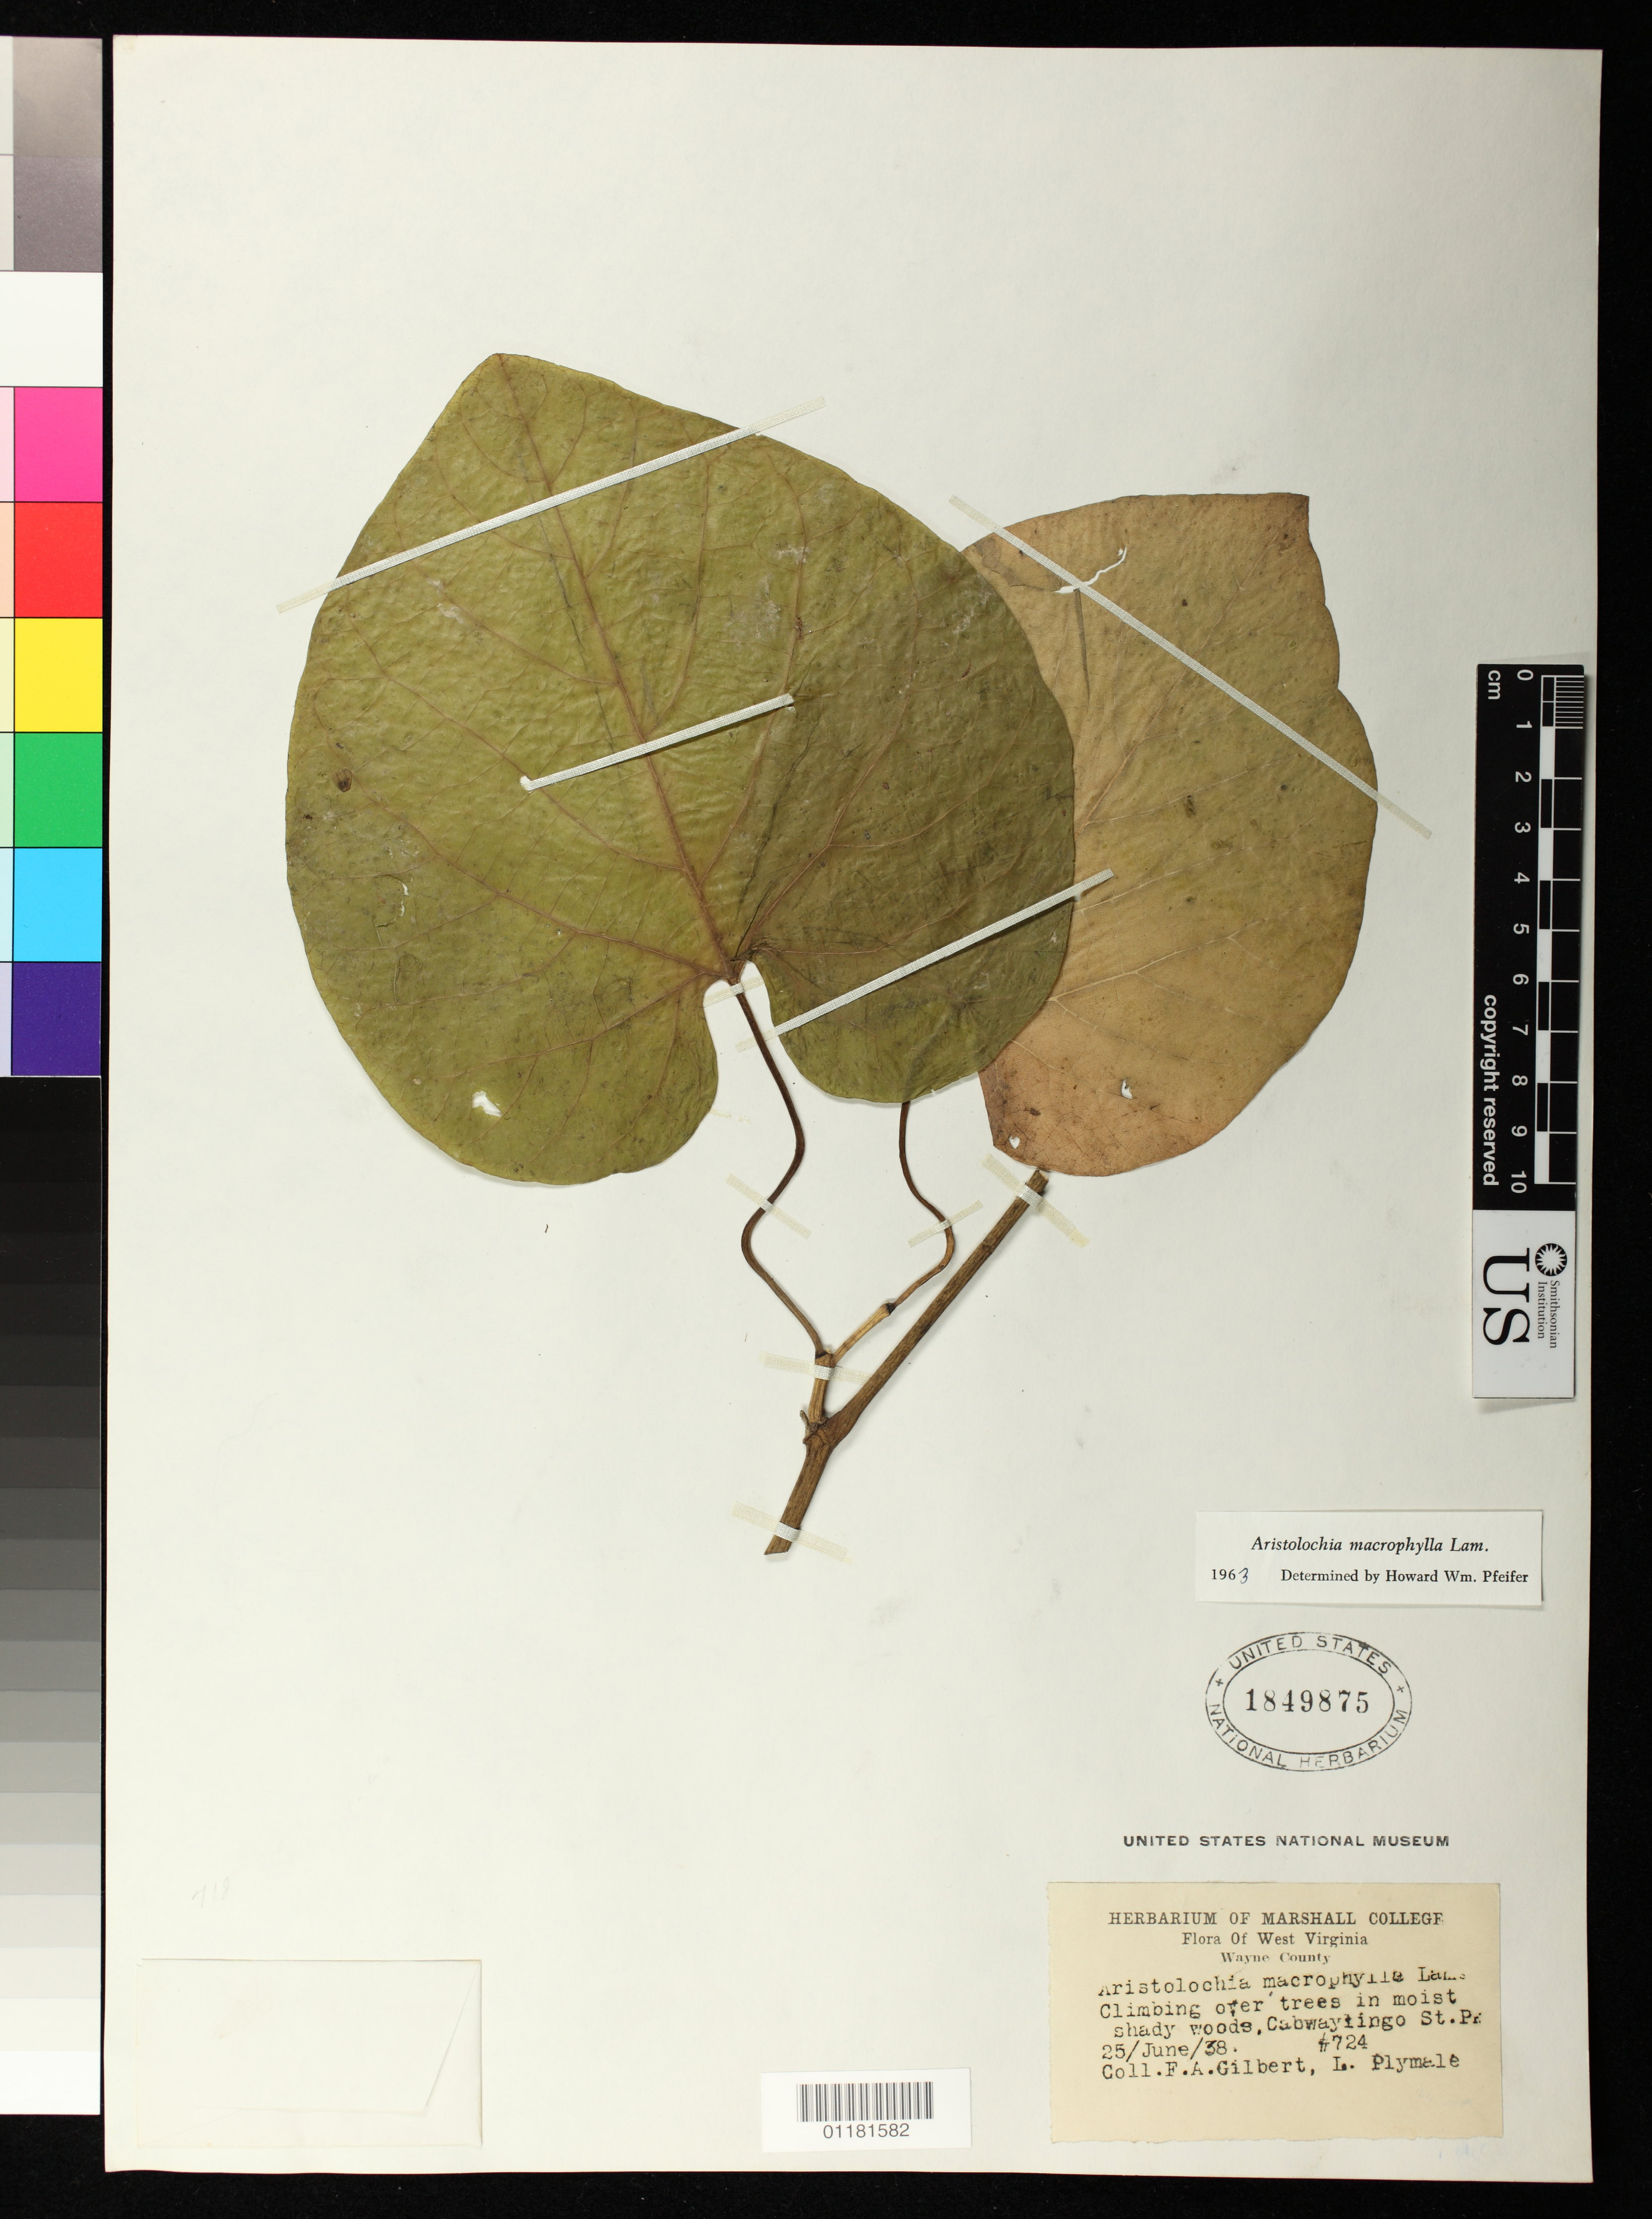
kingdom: Plantae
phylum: Tracheophyta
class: Magnoliopsida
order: Piperales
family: Aristolochiaceae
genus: Aristolochia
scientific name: Aristolochia macrophylla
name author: Lam.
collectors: F. A. Gilbert & L. Plymale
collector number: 724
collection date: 1938-06-25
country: United States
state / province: West Virginia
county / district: Wayne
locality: Cabwaylingo State Forest, Wayne County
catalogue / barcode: US 1849875